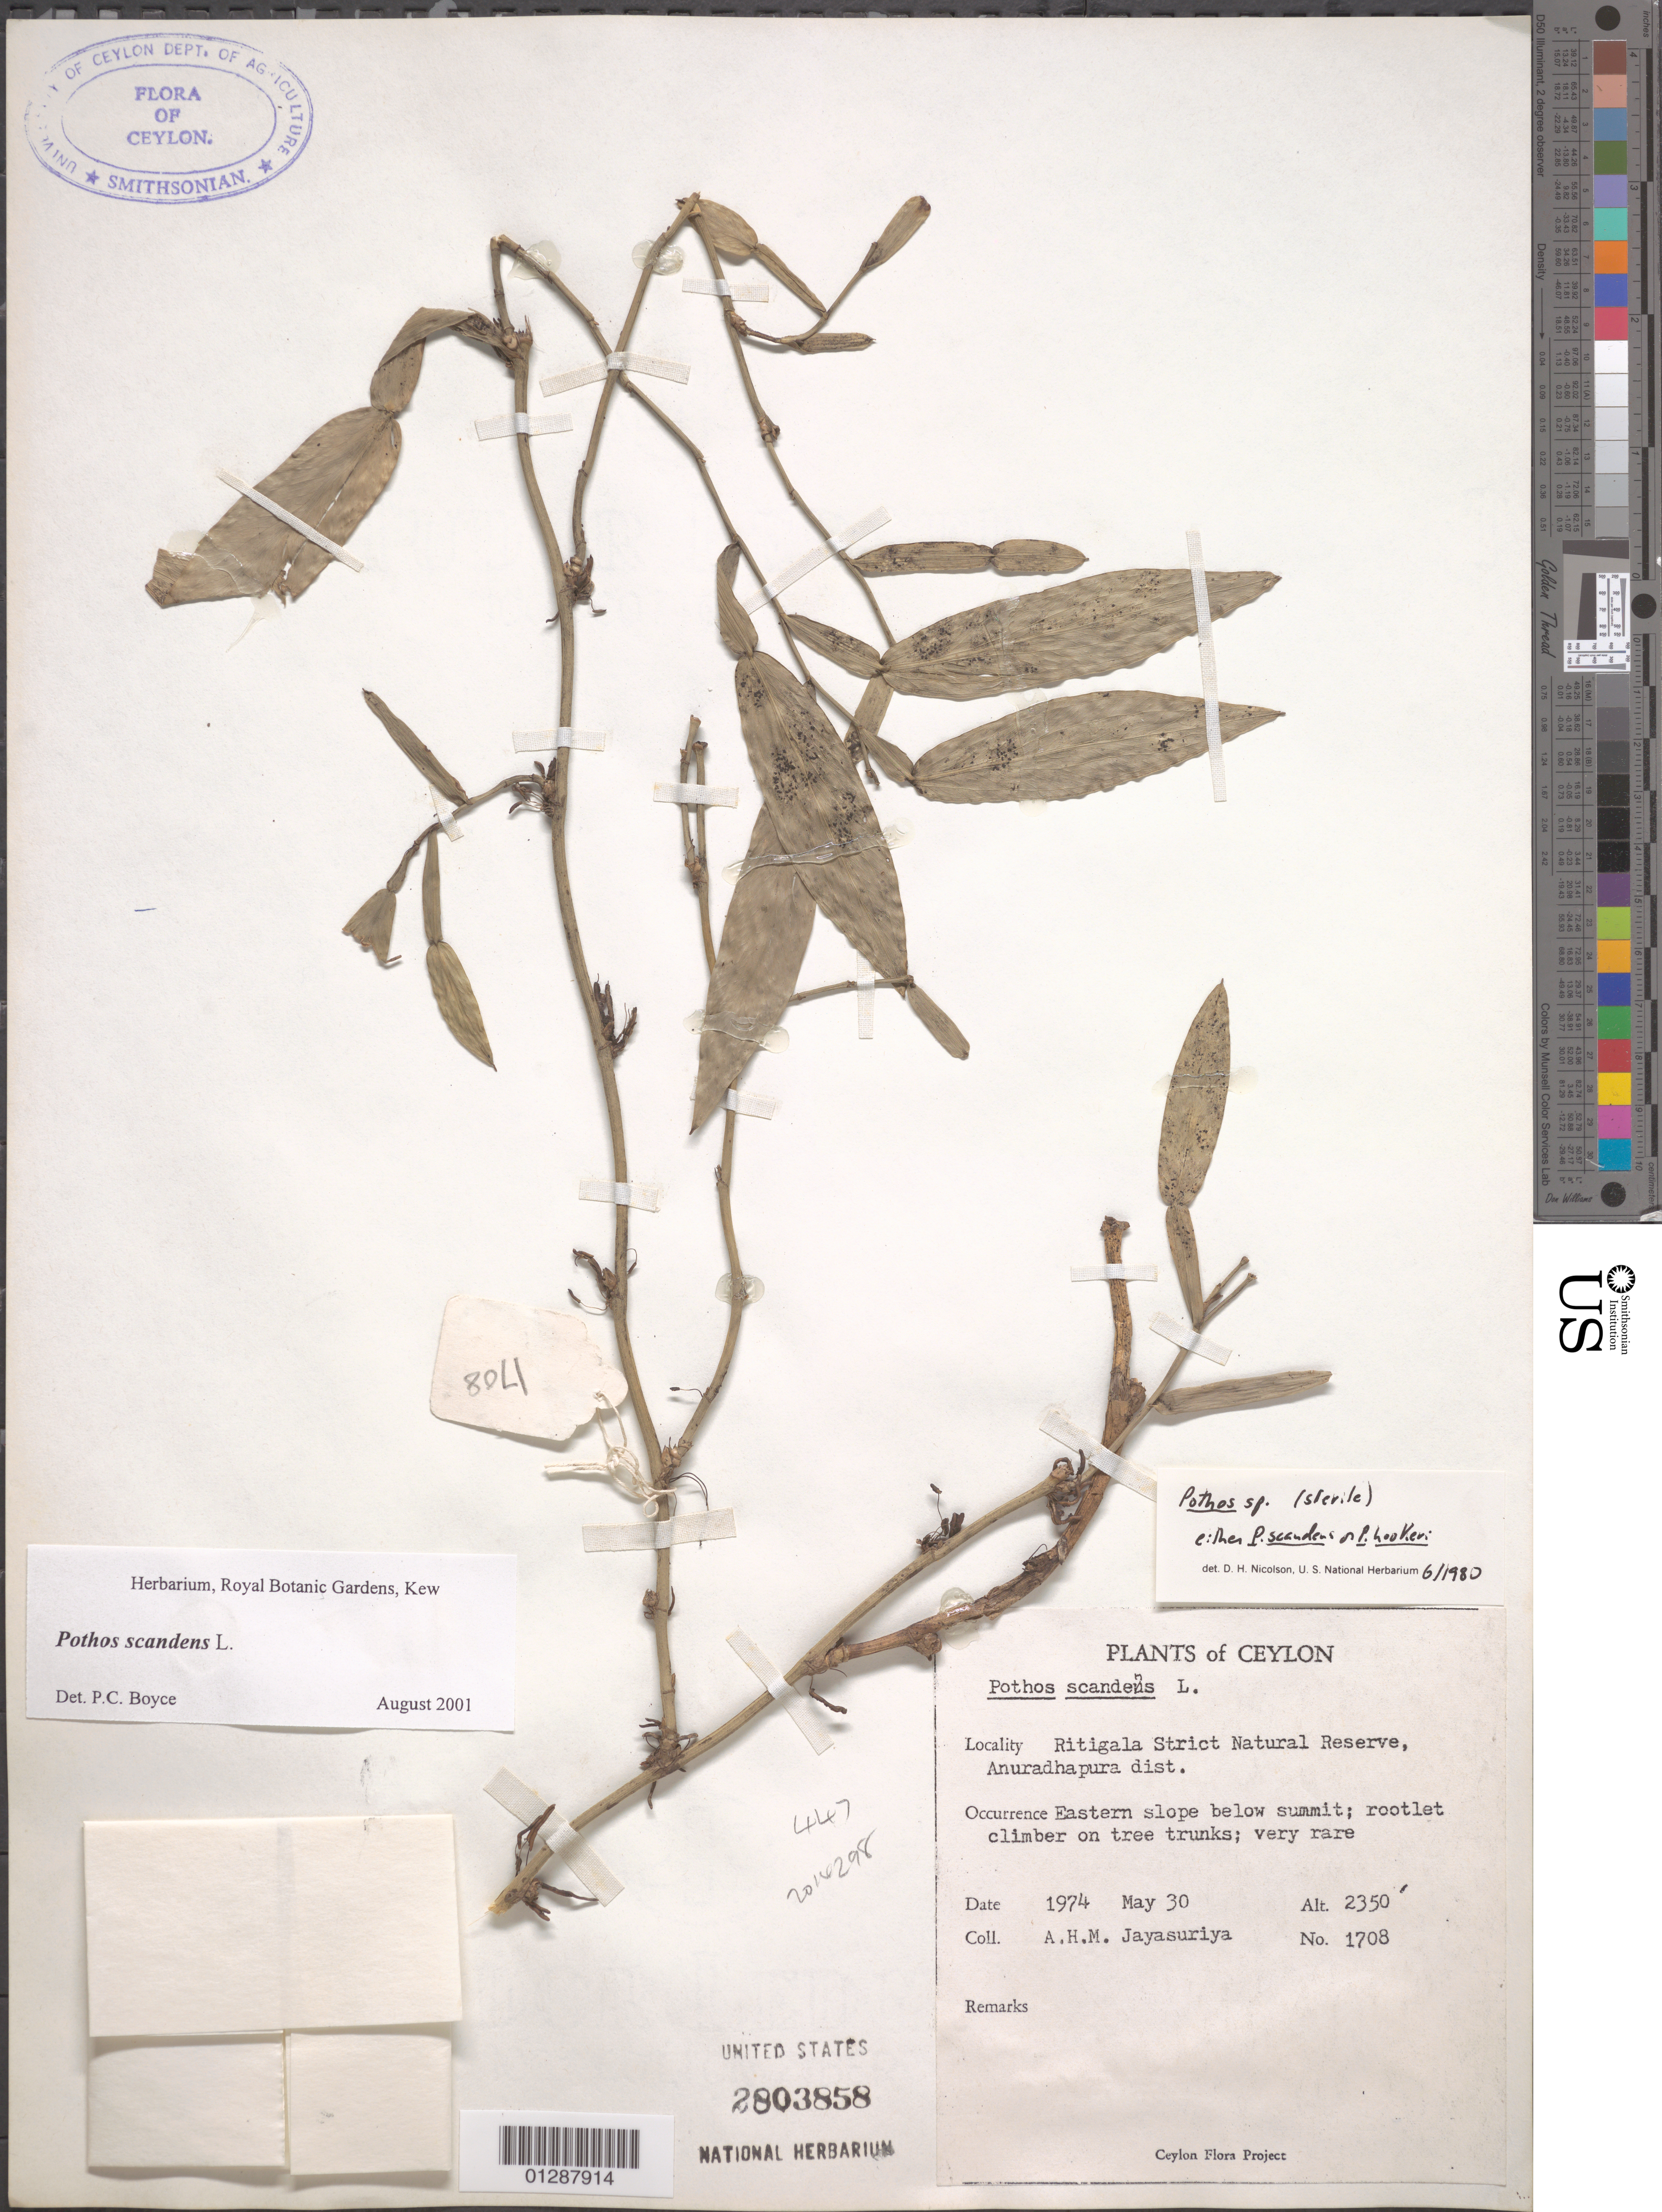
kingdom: Plantae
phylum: Tracheophyta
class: Liliopsida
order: Alismatales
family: Araceae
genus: Pothos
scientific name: Pothos scandens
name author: L.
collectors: A. H. Jayasuriya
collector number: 1708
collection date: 1974-05-30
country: Sri Lanka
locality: Ceylon. Ritigala Strict Natural Reserve, Anuradhapura dist. Eastern slope below summit.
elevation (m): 716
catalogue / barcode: US 2803858